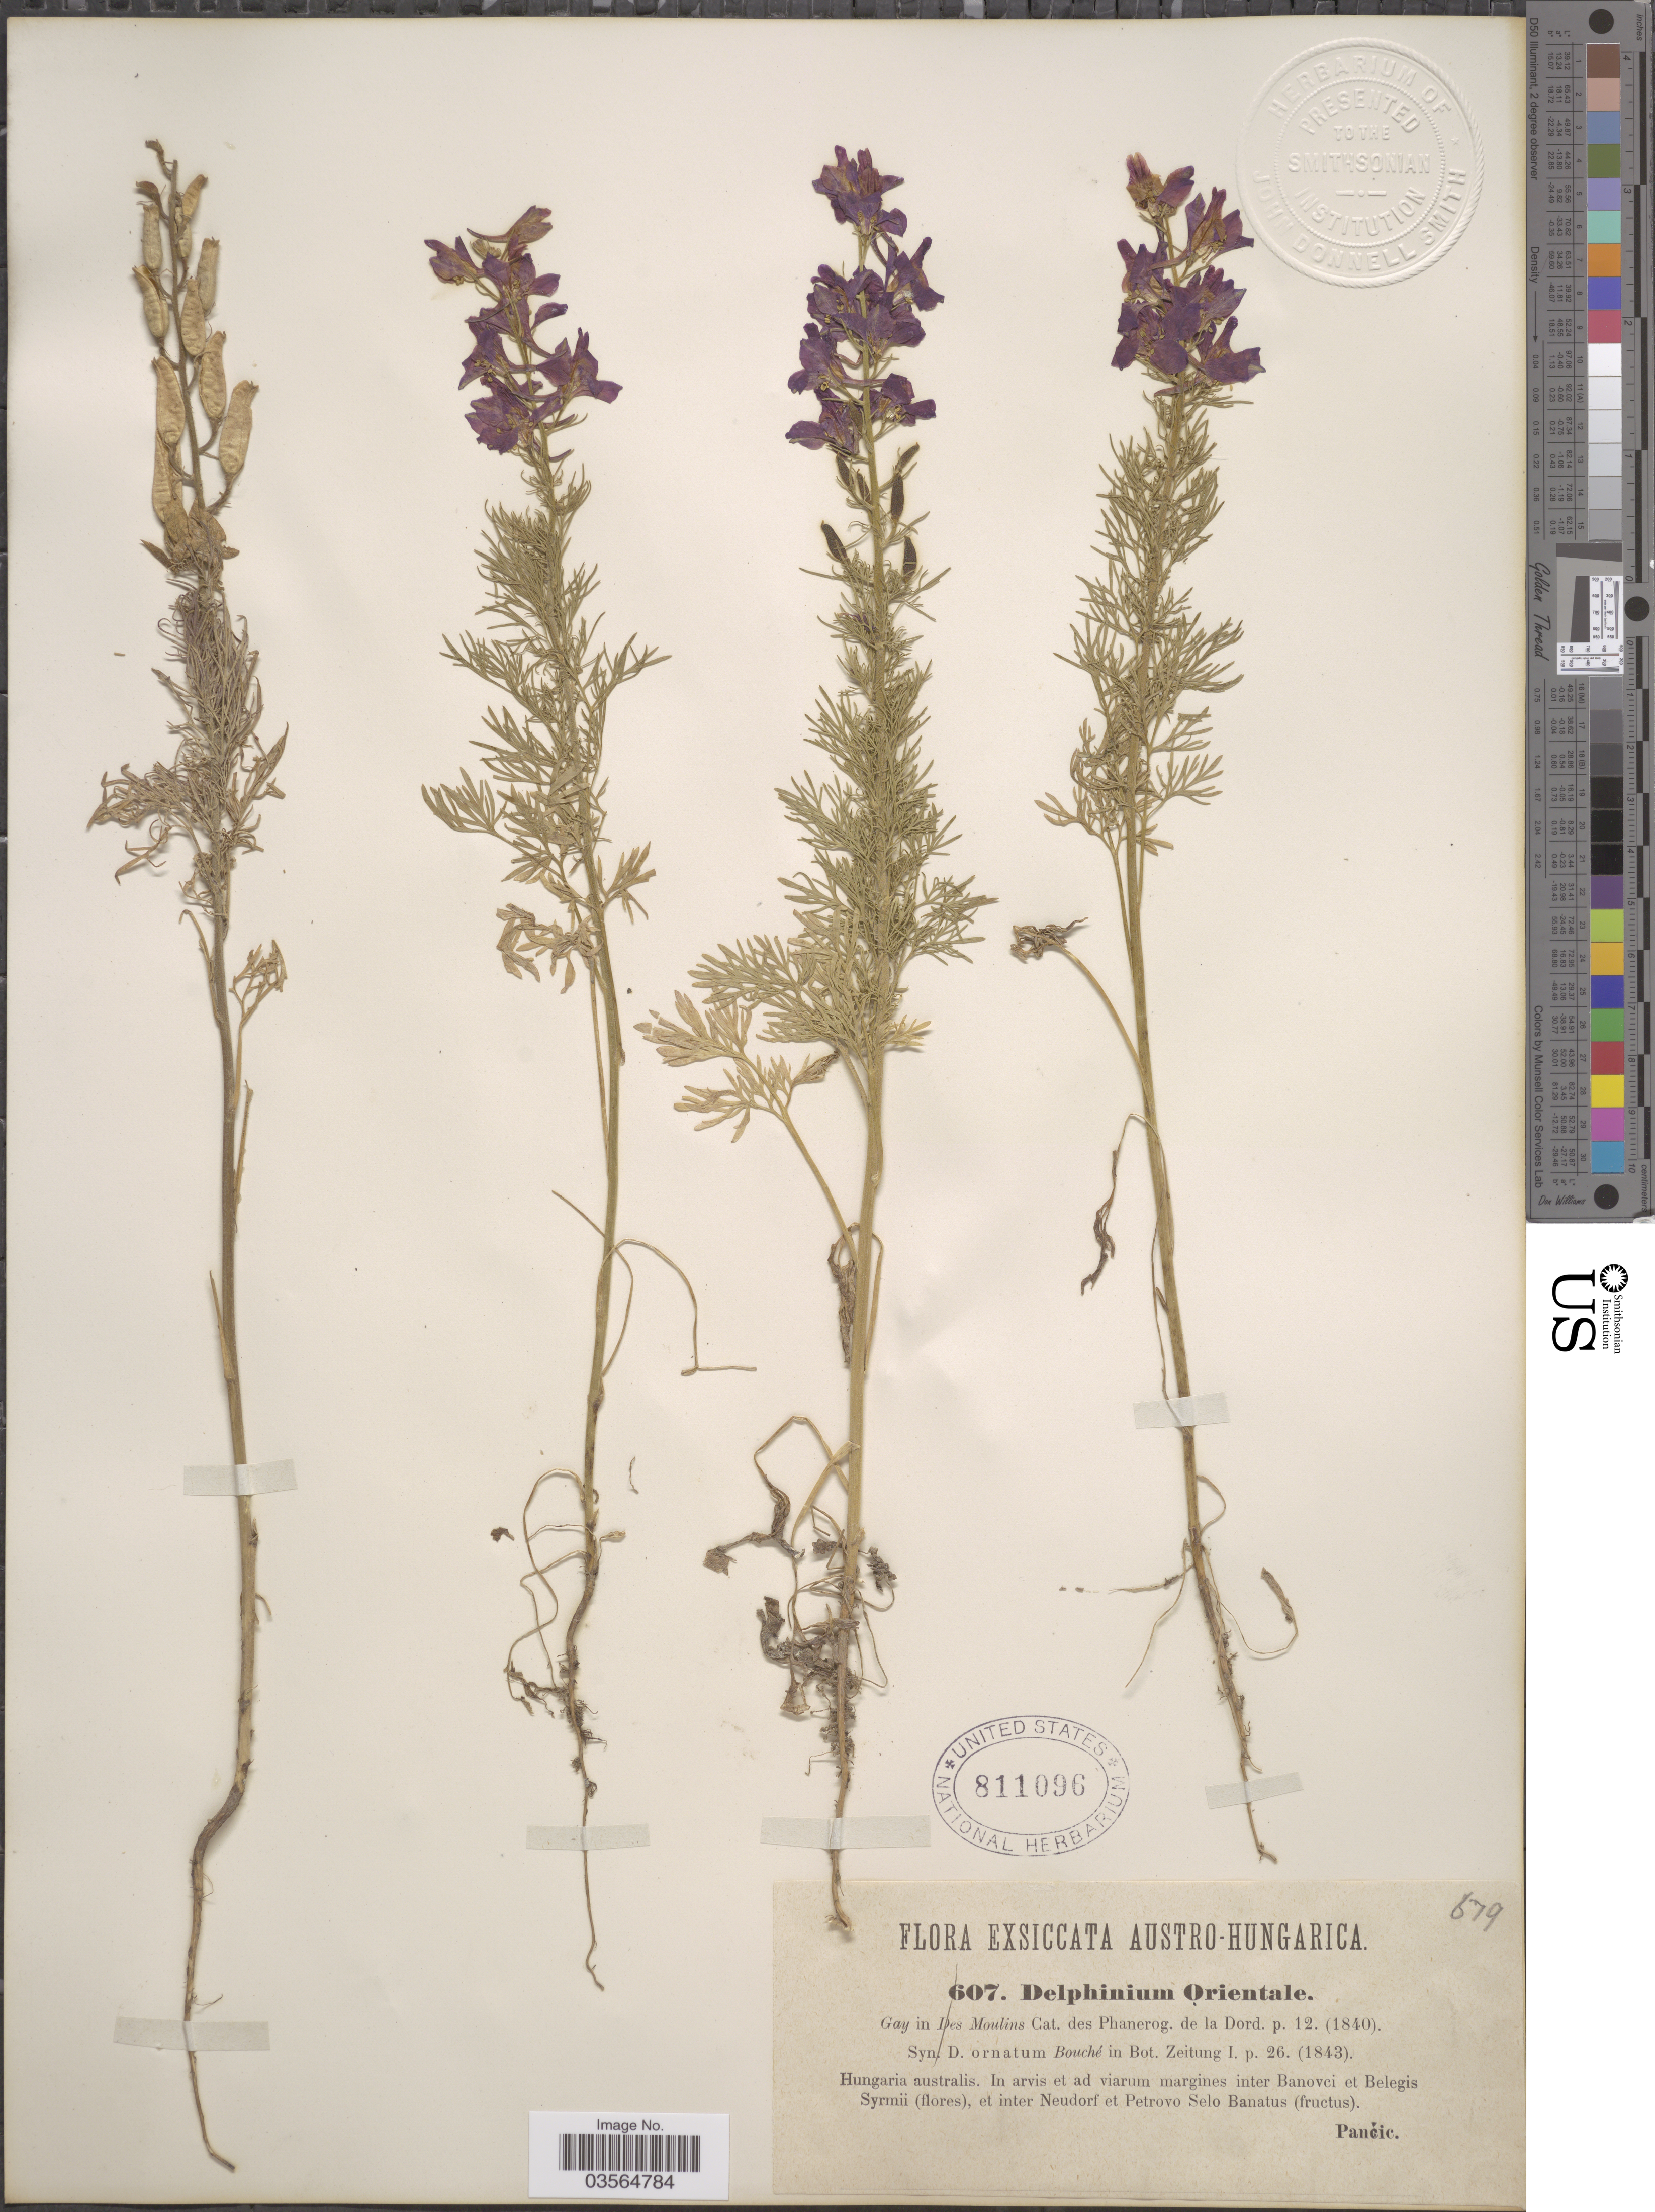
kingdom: Plantae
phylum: Tracheophyta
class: Magnoliopsida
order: Ranunculales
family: Ranunculaceae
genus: Delphinium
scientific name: Delphinium hispanicum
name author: Willk. ex Costa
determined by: Du Pasquier, P.-E.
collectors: Pancic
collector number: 607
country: Hungary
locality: Austro-Hungarica. Hungaria australis. In arvis et ad viarum margines inter Banovci et Belegis Syrmii (flores), et inter Neudorf et Petrovo Selo Banatus (fructus).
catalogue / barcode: US 811096